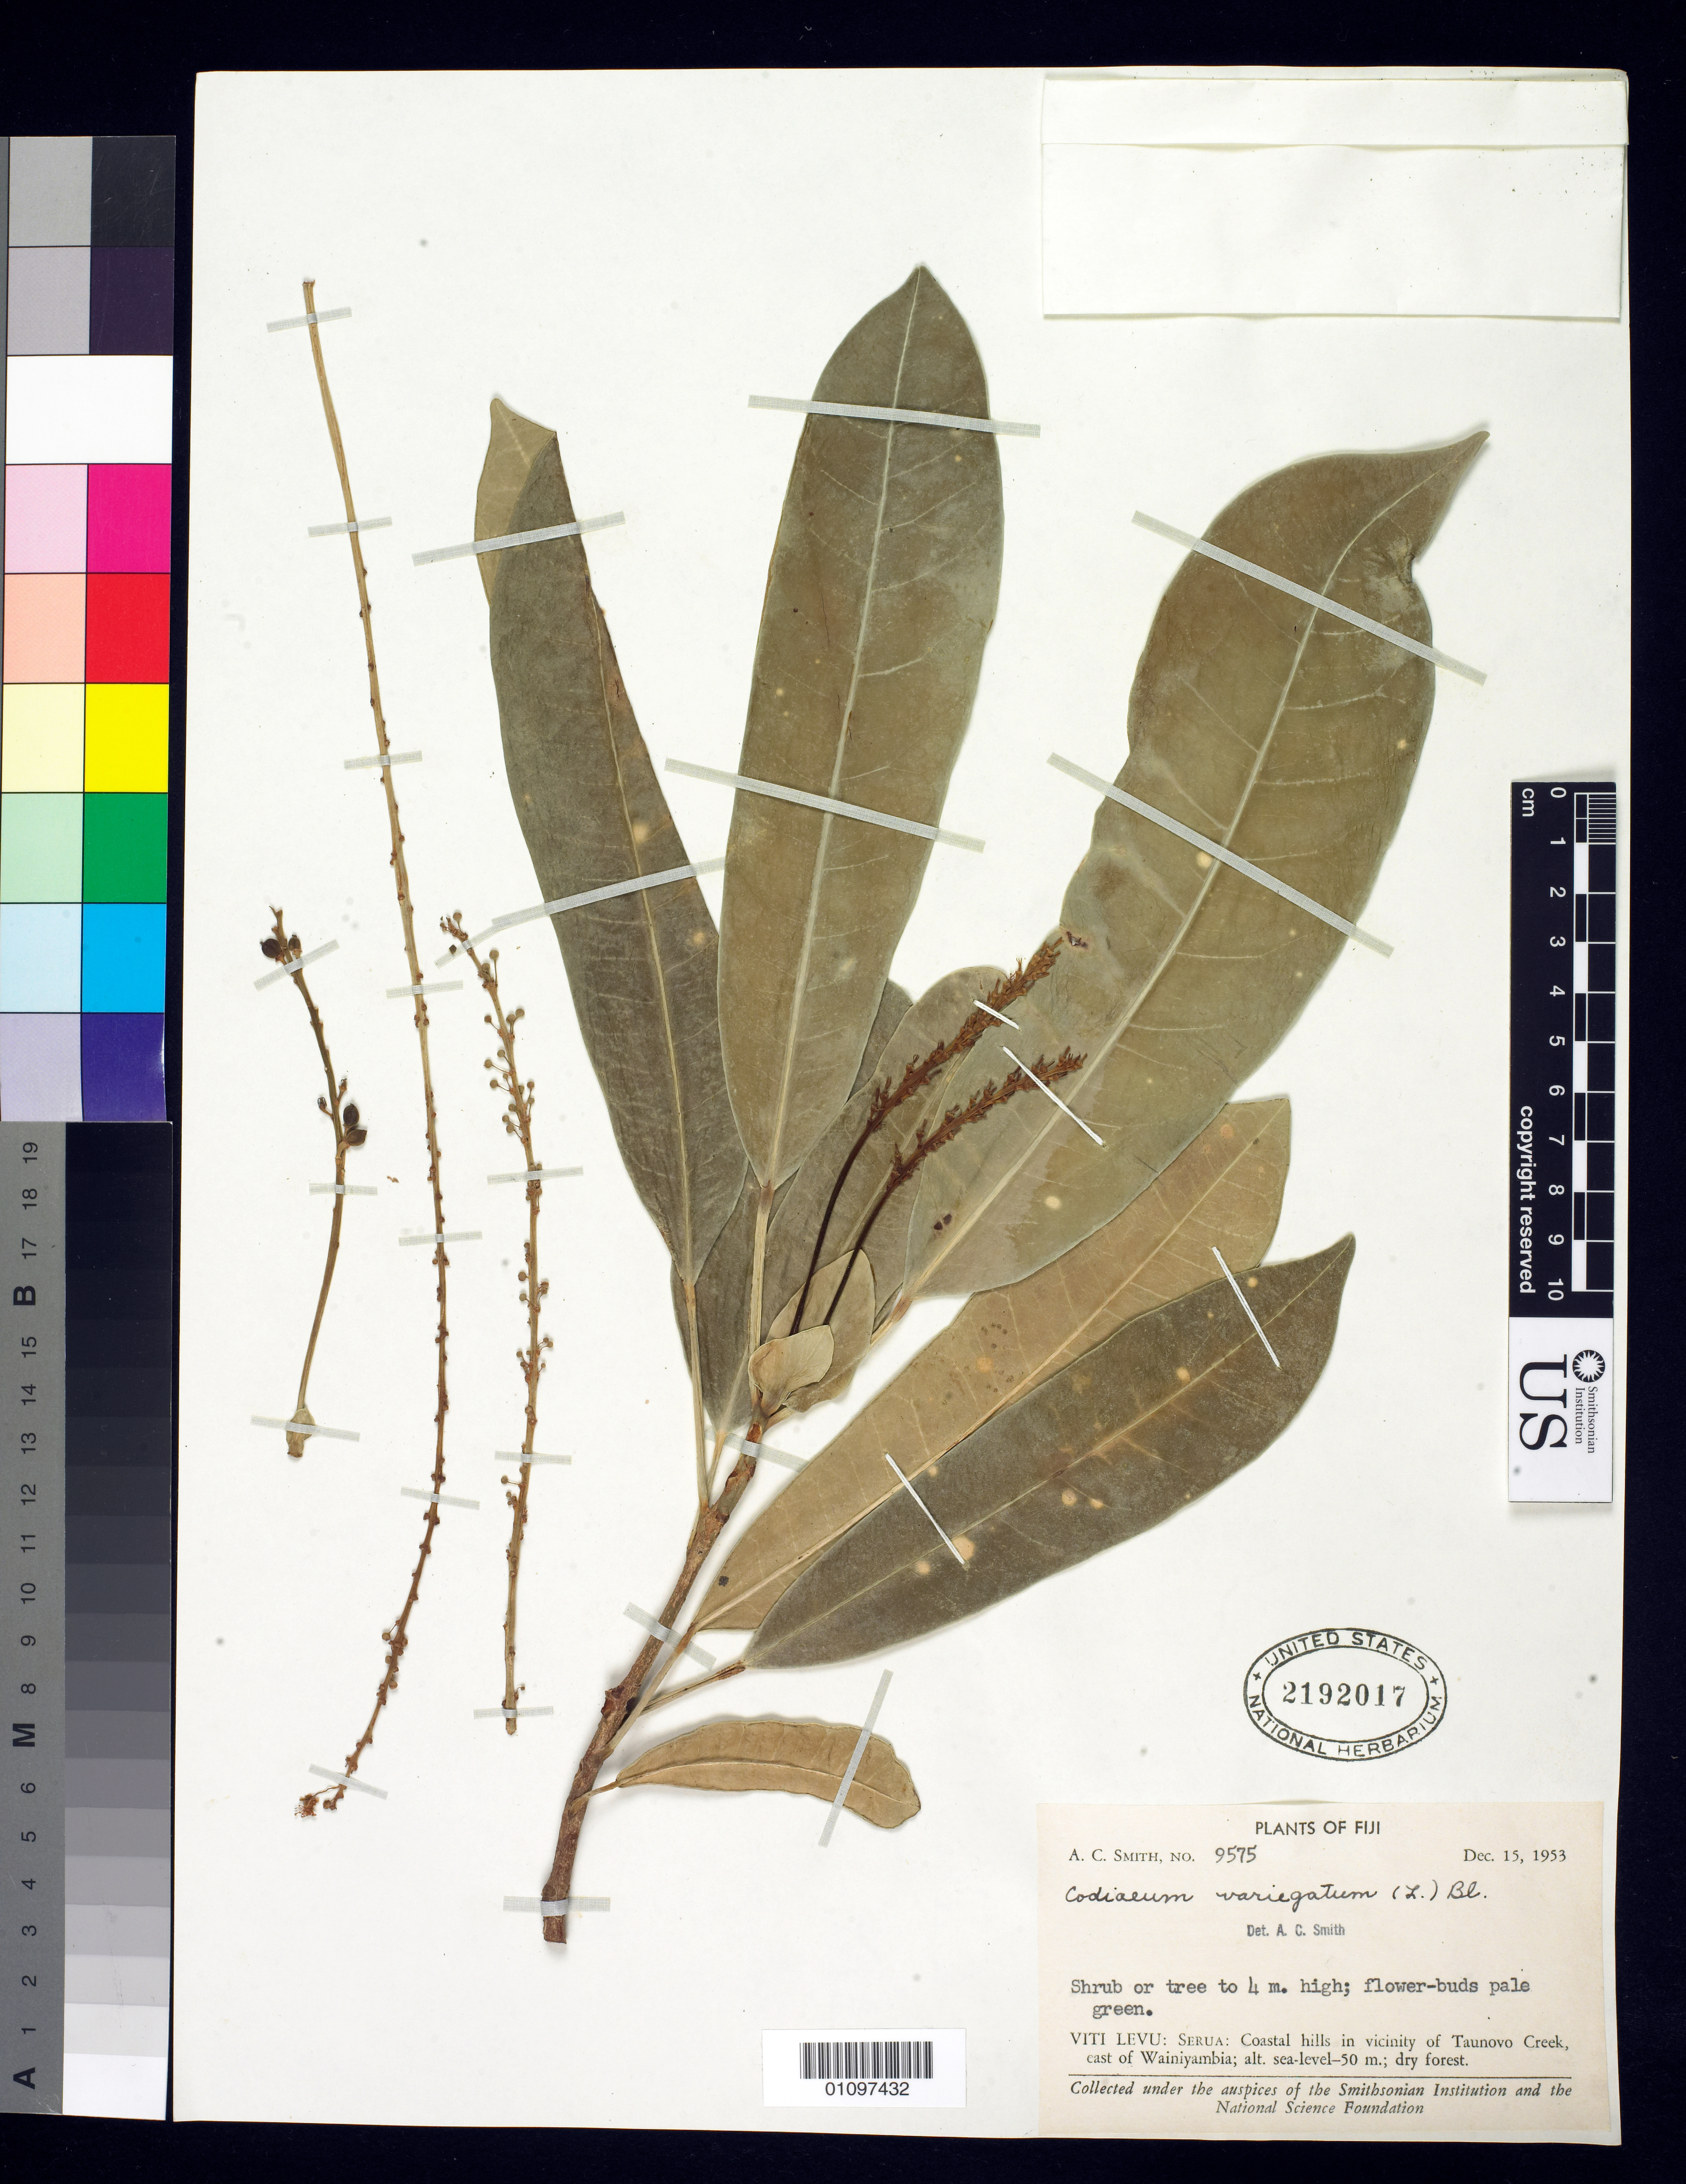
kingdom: Plantae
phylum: Tracheophyta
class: Magnoliopsida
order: Malpighiales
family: Euphorbiaceae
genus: Codiaeum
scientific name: Codiaeum variegatum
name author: (L.) Rumph. ex A. Juss.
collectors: A. C. Smith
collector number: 9575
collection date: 1953-12-15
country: Fiji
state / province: Serua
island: Viti Levu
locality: Coastal hills in vicinity of Taunovo Creek, cast of Wainiyambia.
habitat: dry forest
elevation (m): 0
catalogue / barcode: US 2192017